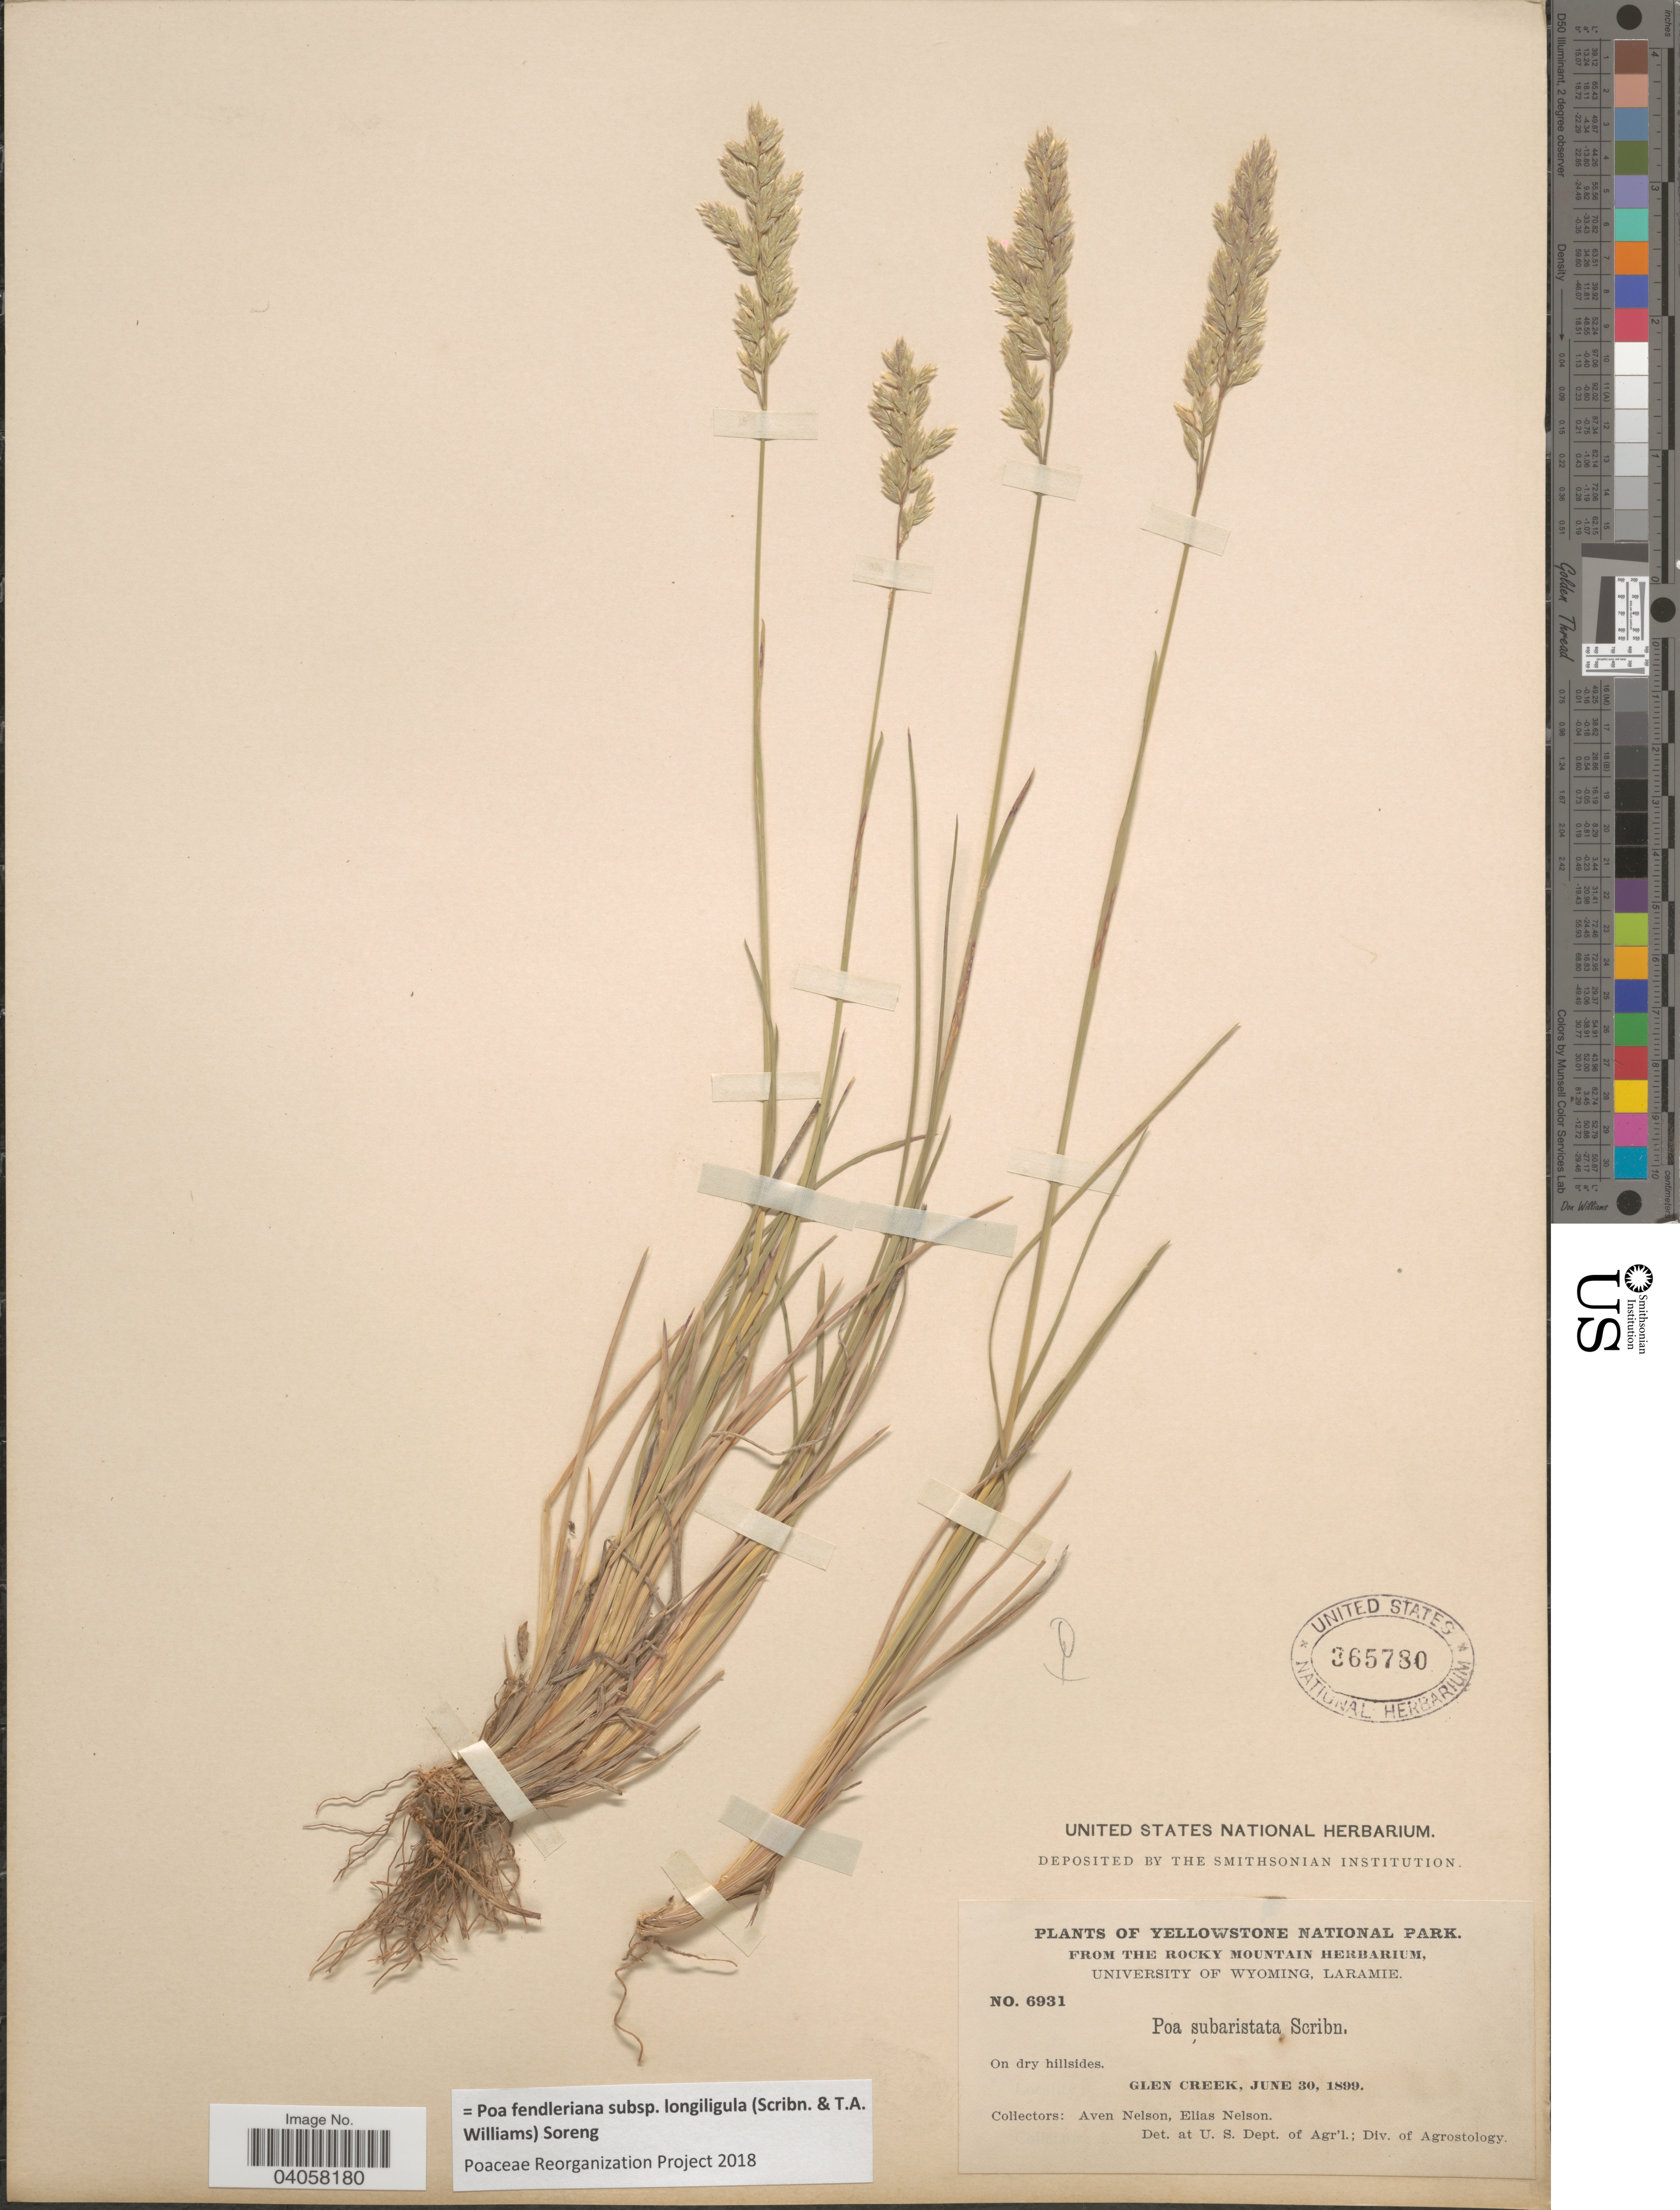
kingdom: Plantae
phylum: Tracheophyta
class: Liliopsida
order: Poales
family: Poaceae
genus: Poa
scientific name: Poa fendleriana subsp. longiligula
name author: (Scribn. & T.A. Williams) Soreng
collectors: A. Nelson & E. Nelson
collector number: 6931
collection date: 1899-06-30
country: United States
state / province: Wyoming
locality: Yellowstone National Park. Glen Creek.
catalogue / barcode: US 365780